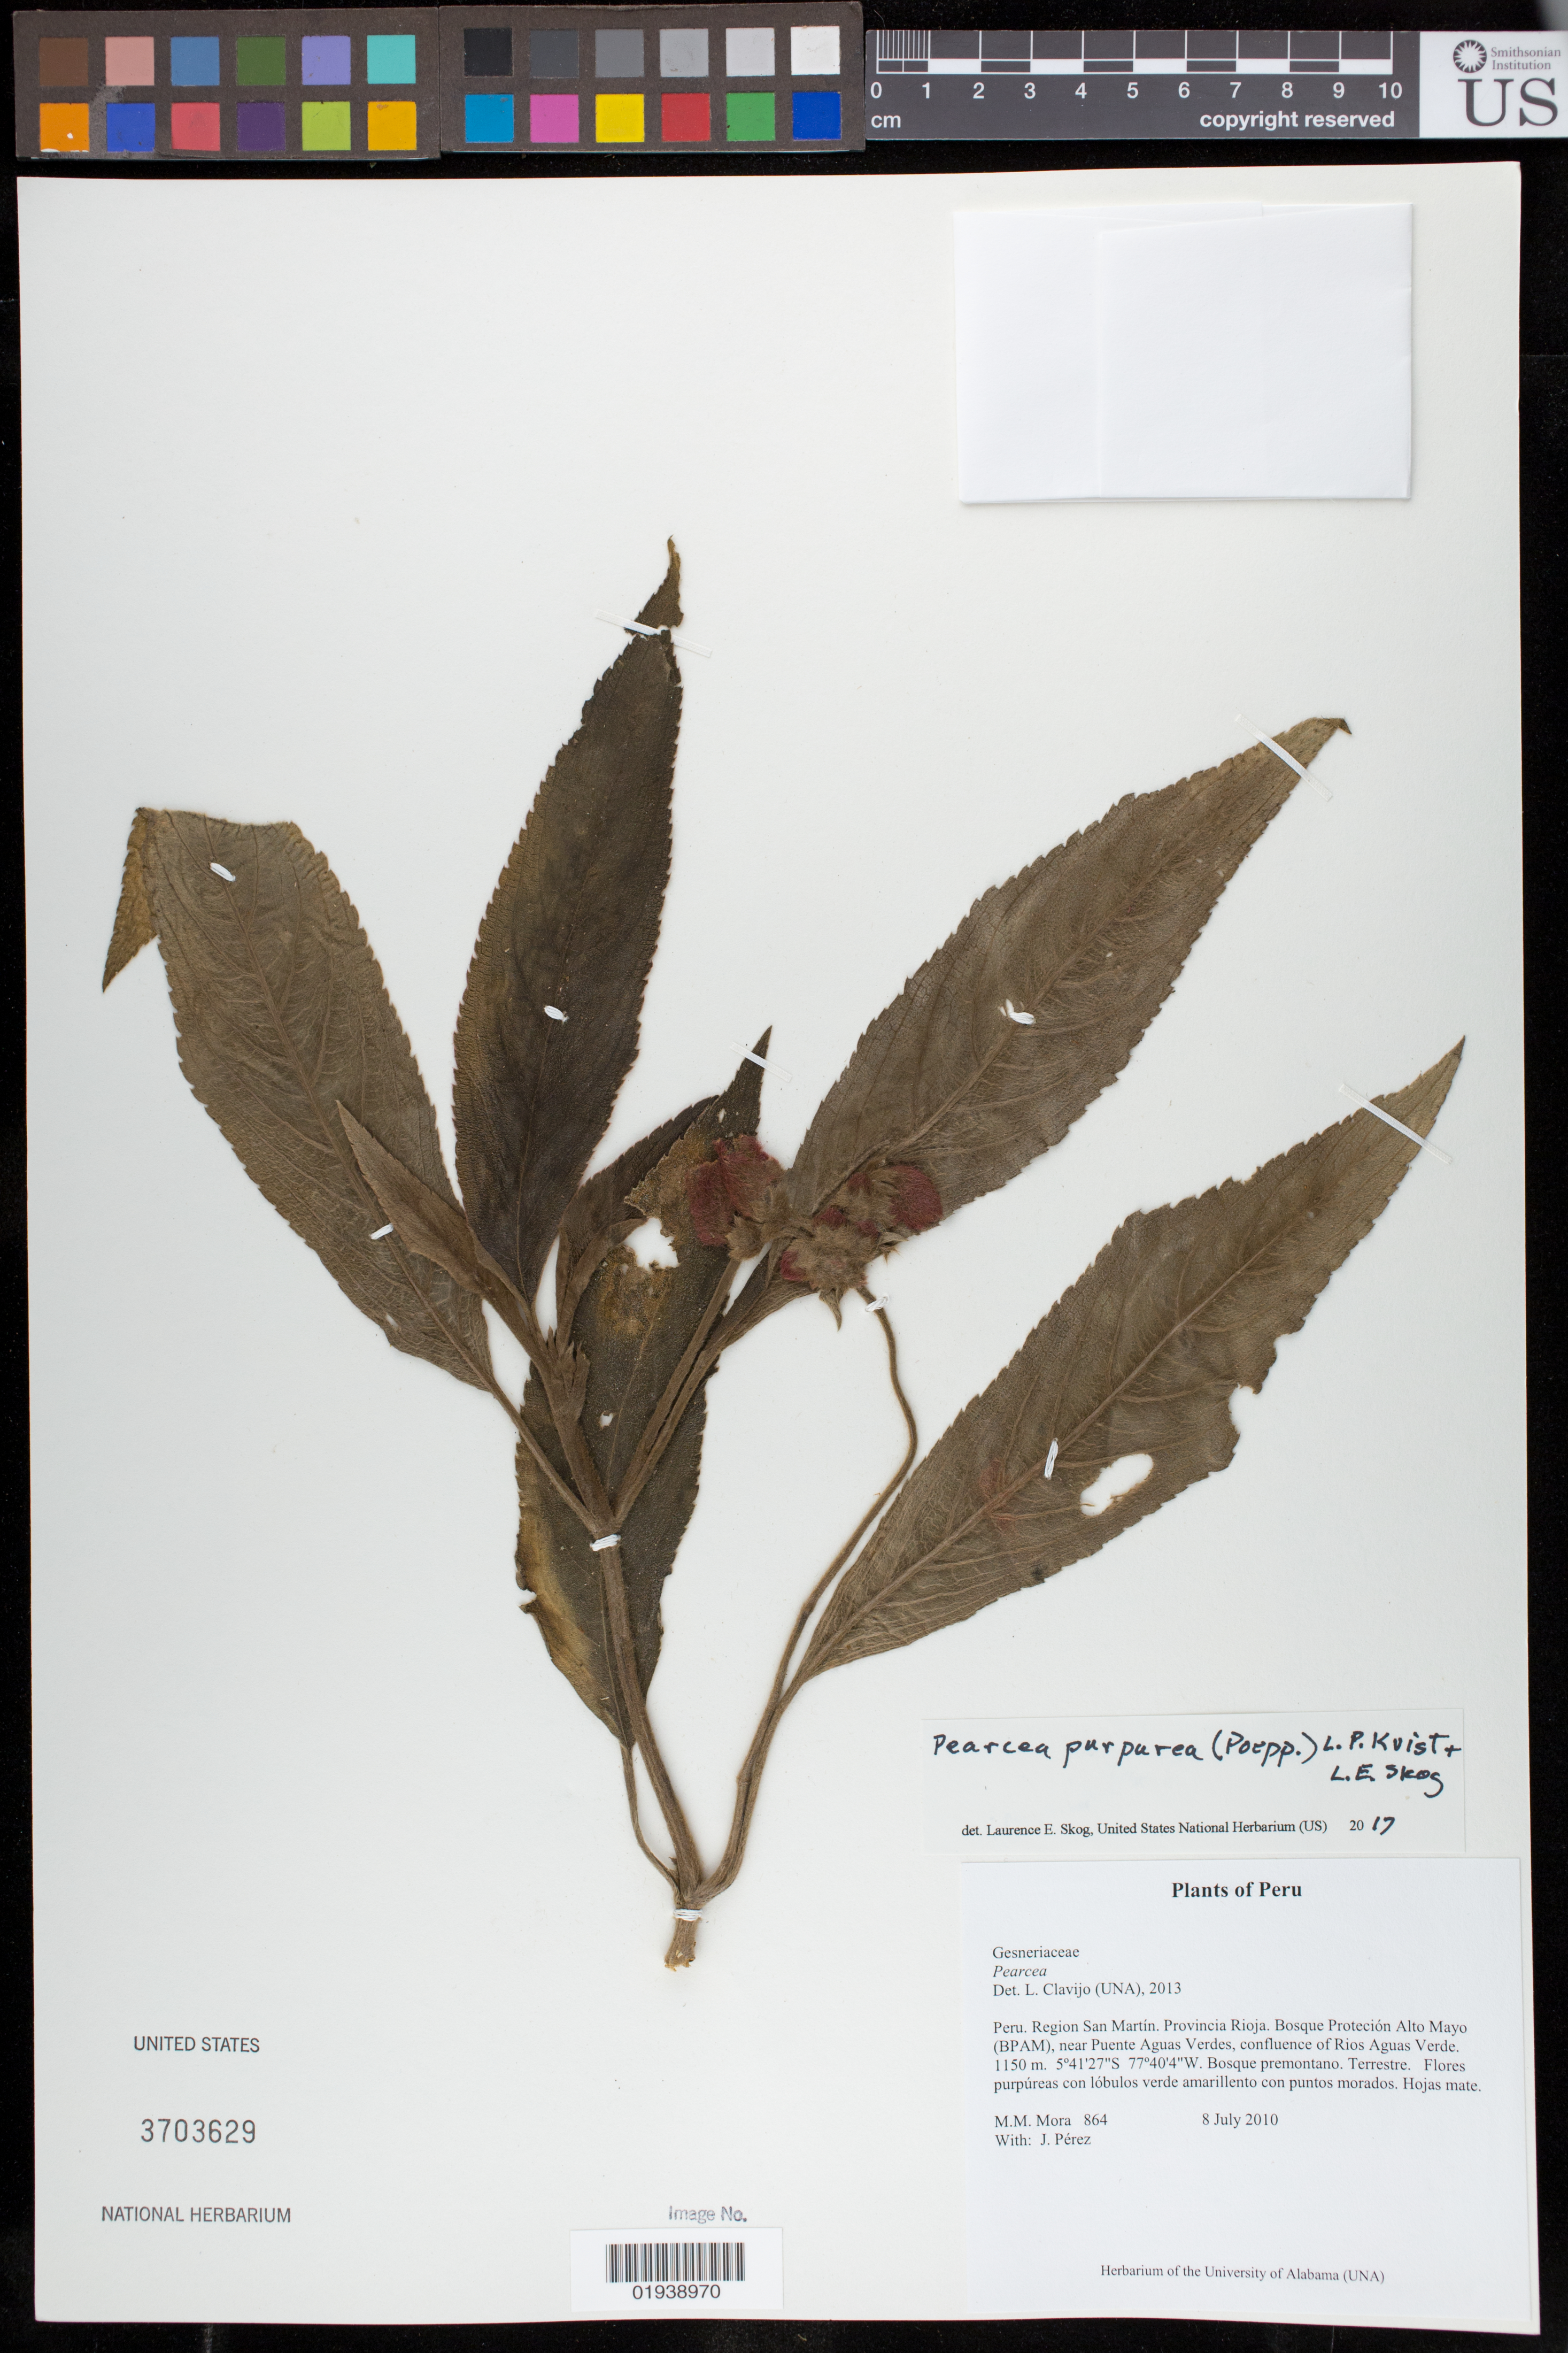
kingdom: Plantae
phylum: Tracheophyta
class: Magnoliopsida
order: Lamiales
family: Gesneriaceae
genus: Pearcea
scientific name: Pearcea purpurea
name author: (Poepp.) L.P. Kvist & L.E. Skog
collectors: M. M. Mora & J. Perez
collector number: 864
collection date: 2010-07-08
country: Peru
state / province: San Martín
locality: Provincia Rioja. Bosque Protecion Alto Mayo (BPAM) near Puente Aguas Verdes, confluence of Rios Aguas Verde.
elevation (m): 1150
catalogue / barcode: US 3703629